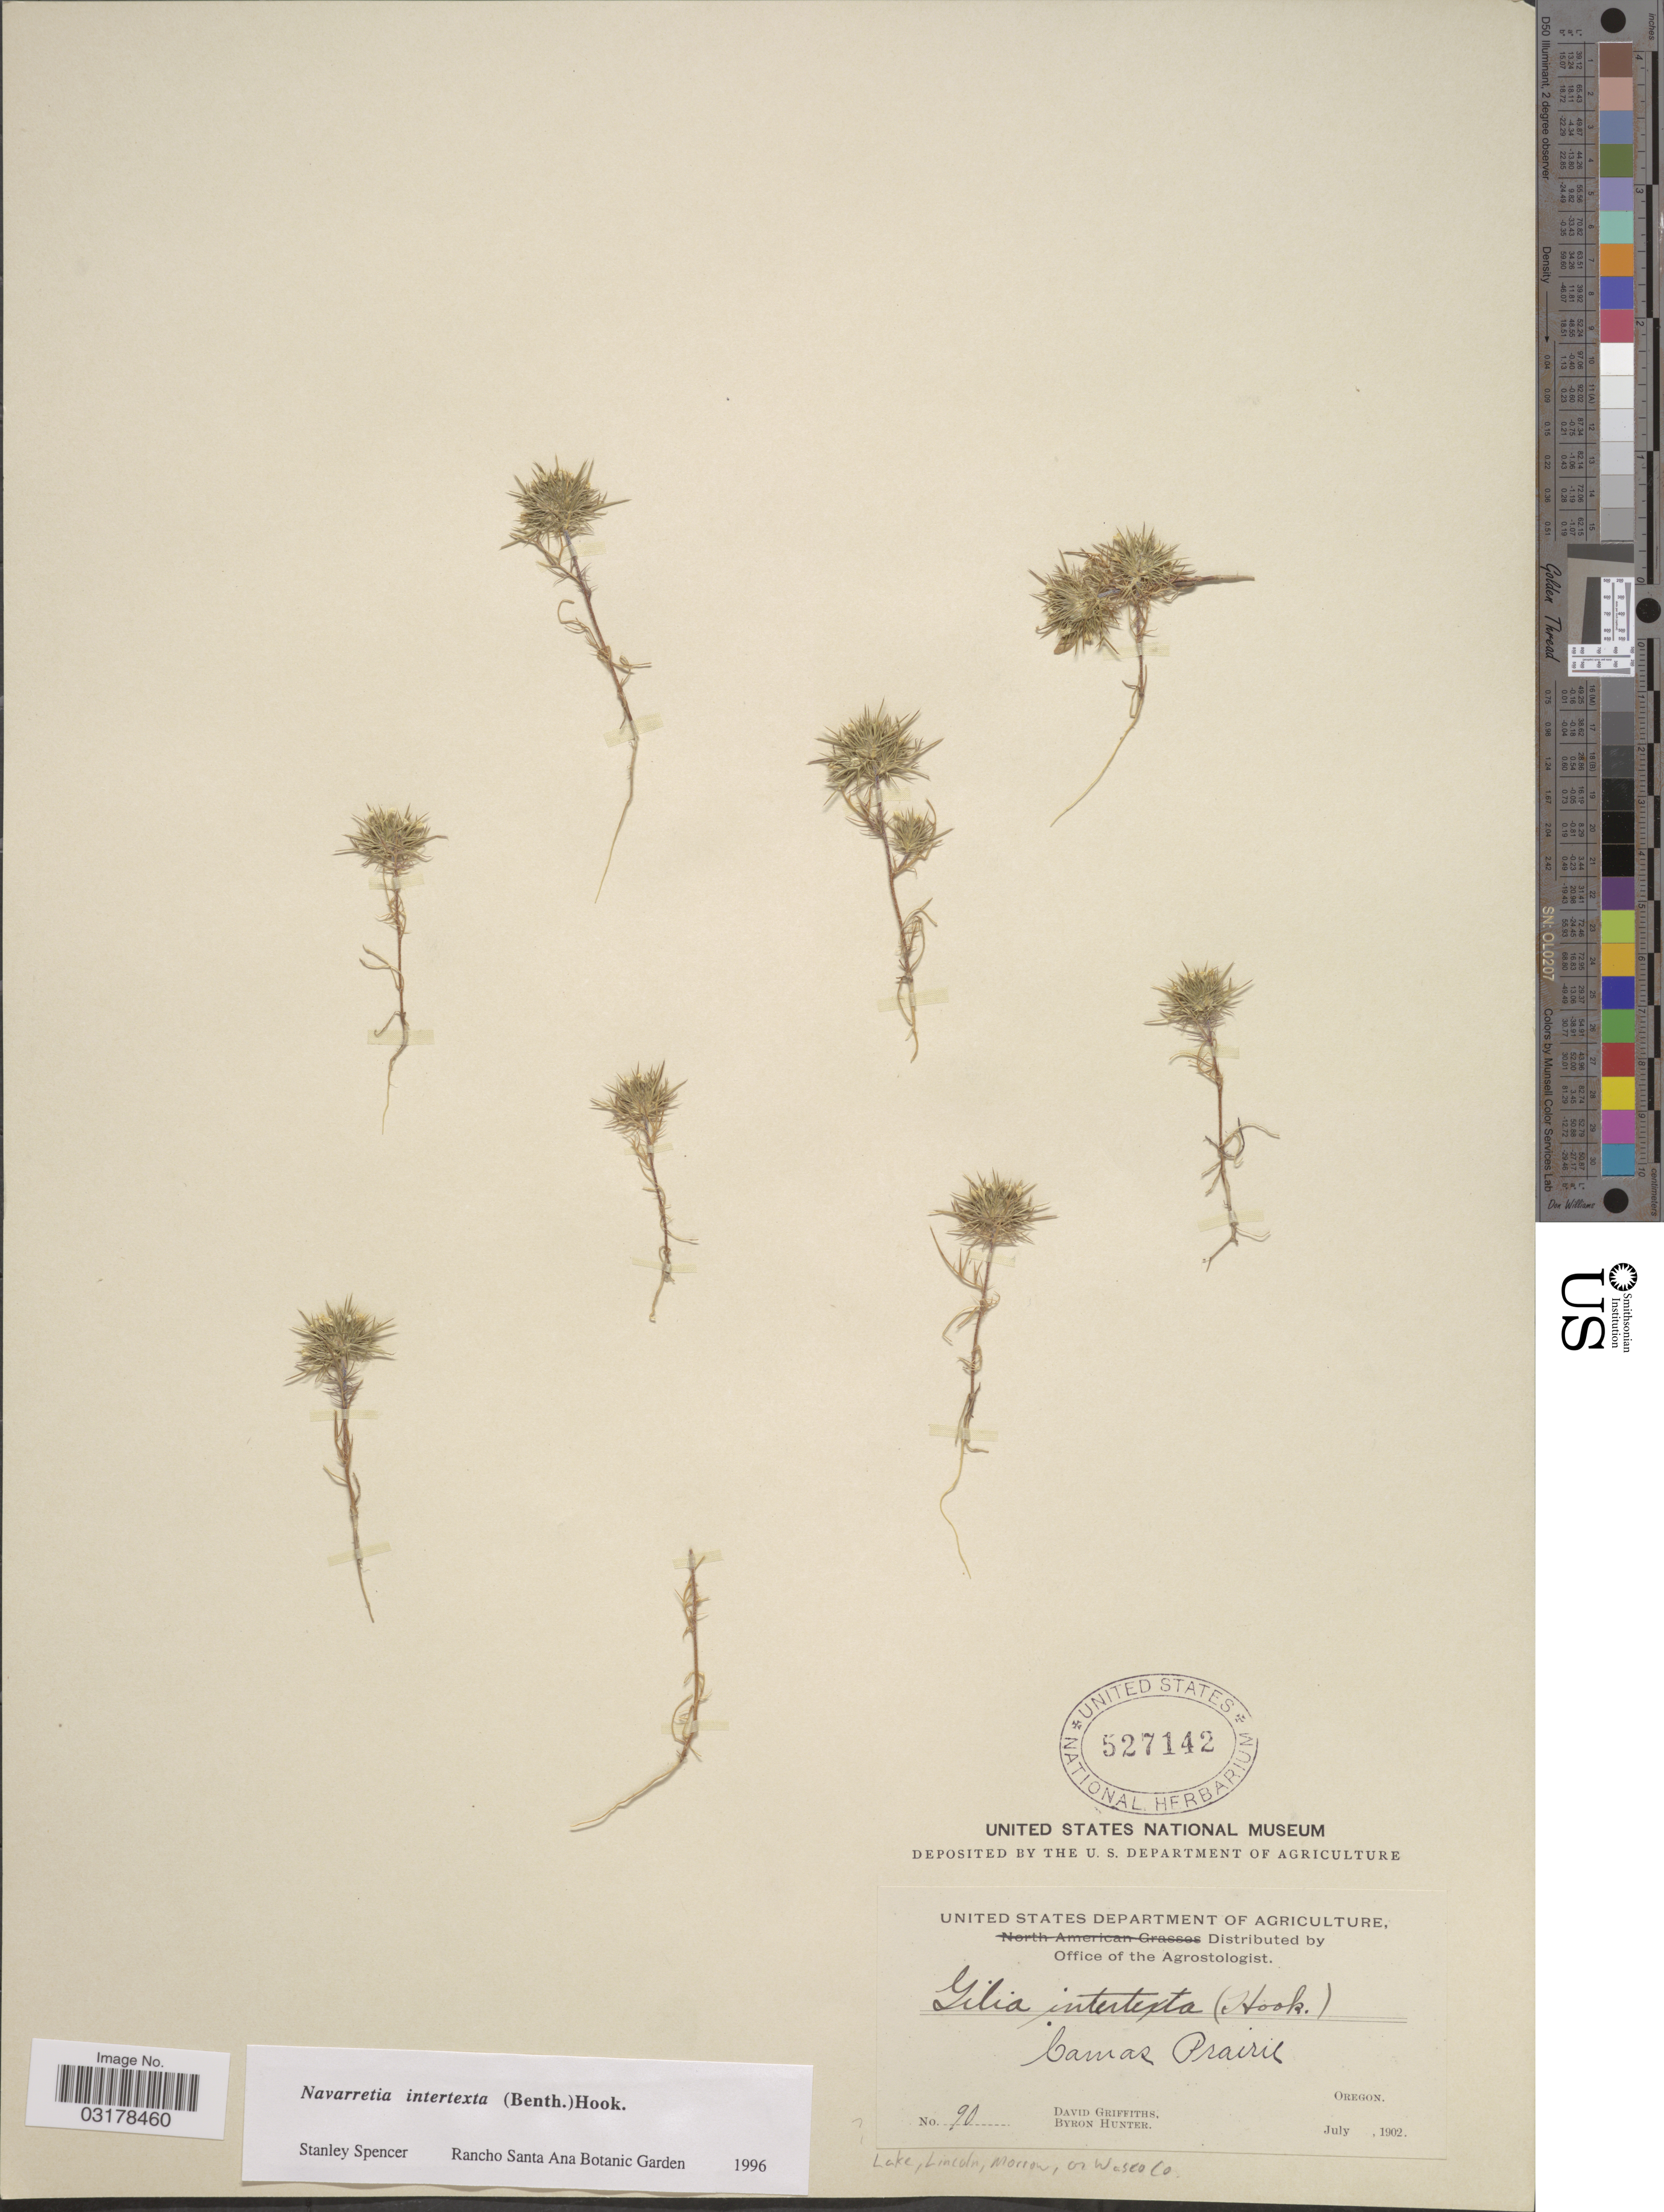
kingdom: Plantae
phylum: Tracheophyta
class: Magnoliopsida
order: Ericales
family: Polemoniaceae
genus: Navarretia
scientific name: Navarretia intertexta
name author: (Benth.) Hook.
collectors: D. Griffiths & B. Hunter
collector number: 90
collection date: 1902-07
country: United States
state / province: Oregon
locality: Camas Prairie.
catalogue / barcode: US 527142